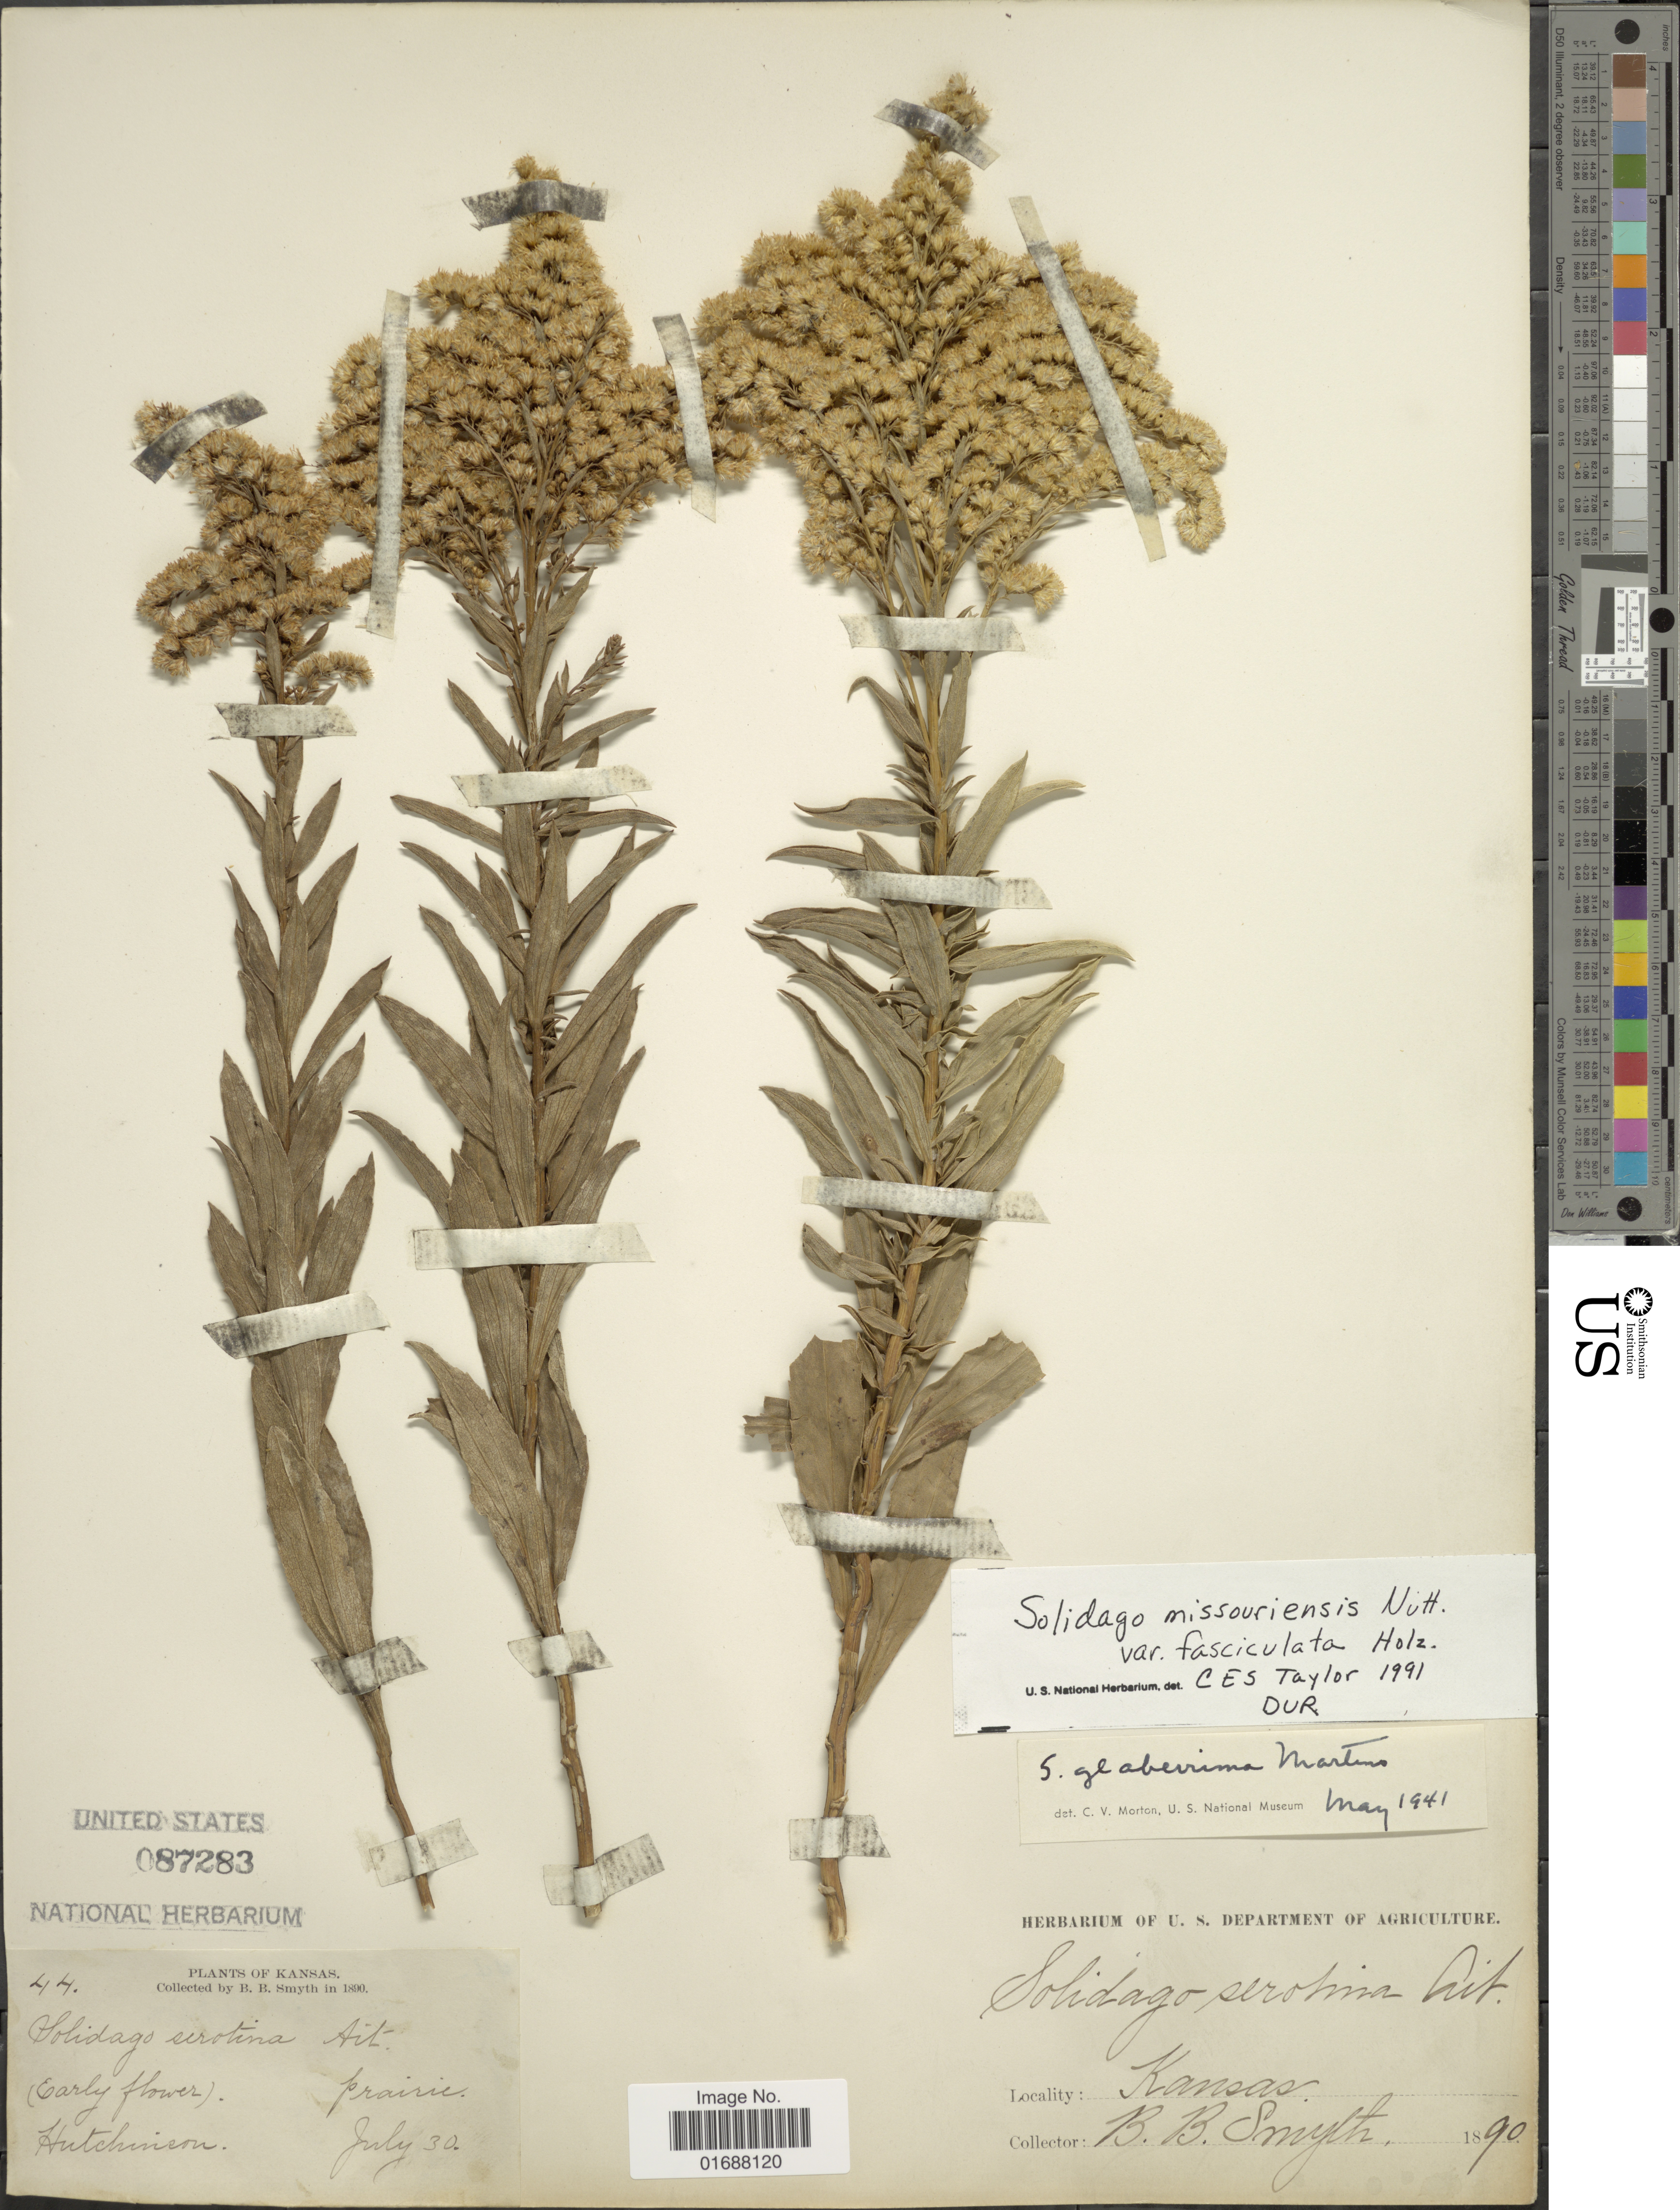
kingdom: Plantae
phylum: Tracheophyta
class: Magnoliopsida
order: Asterales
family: Asteraceae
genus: Solidago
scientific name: Solidago missouriensis var. fasciculata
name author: Holz.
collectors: B. Smyth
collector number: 44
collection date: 1890-07-30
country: United States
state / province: Kansas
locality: Kansas, Hutchison.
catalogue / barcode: US 87283